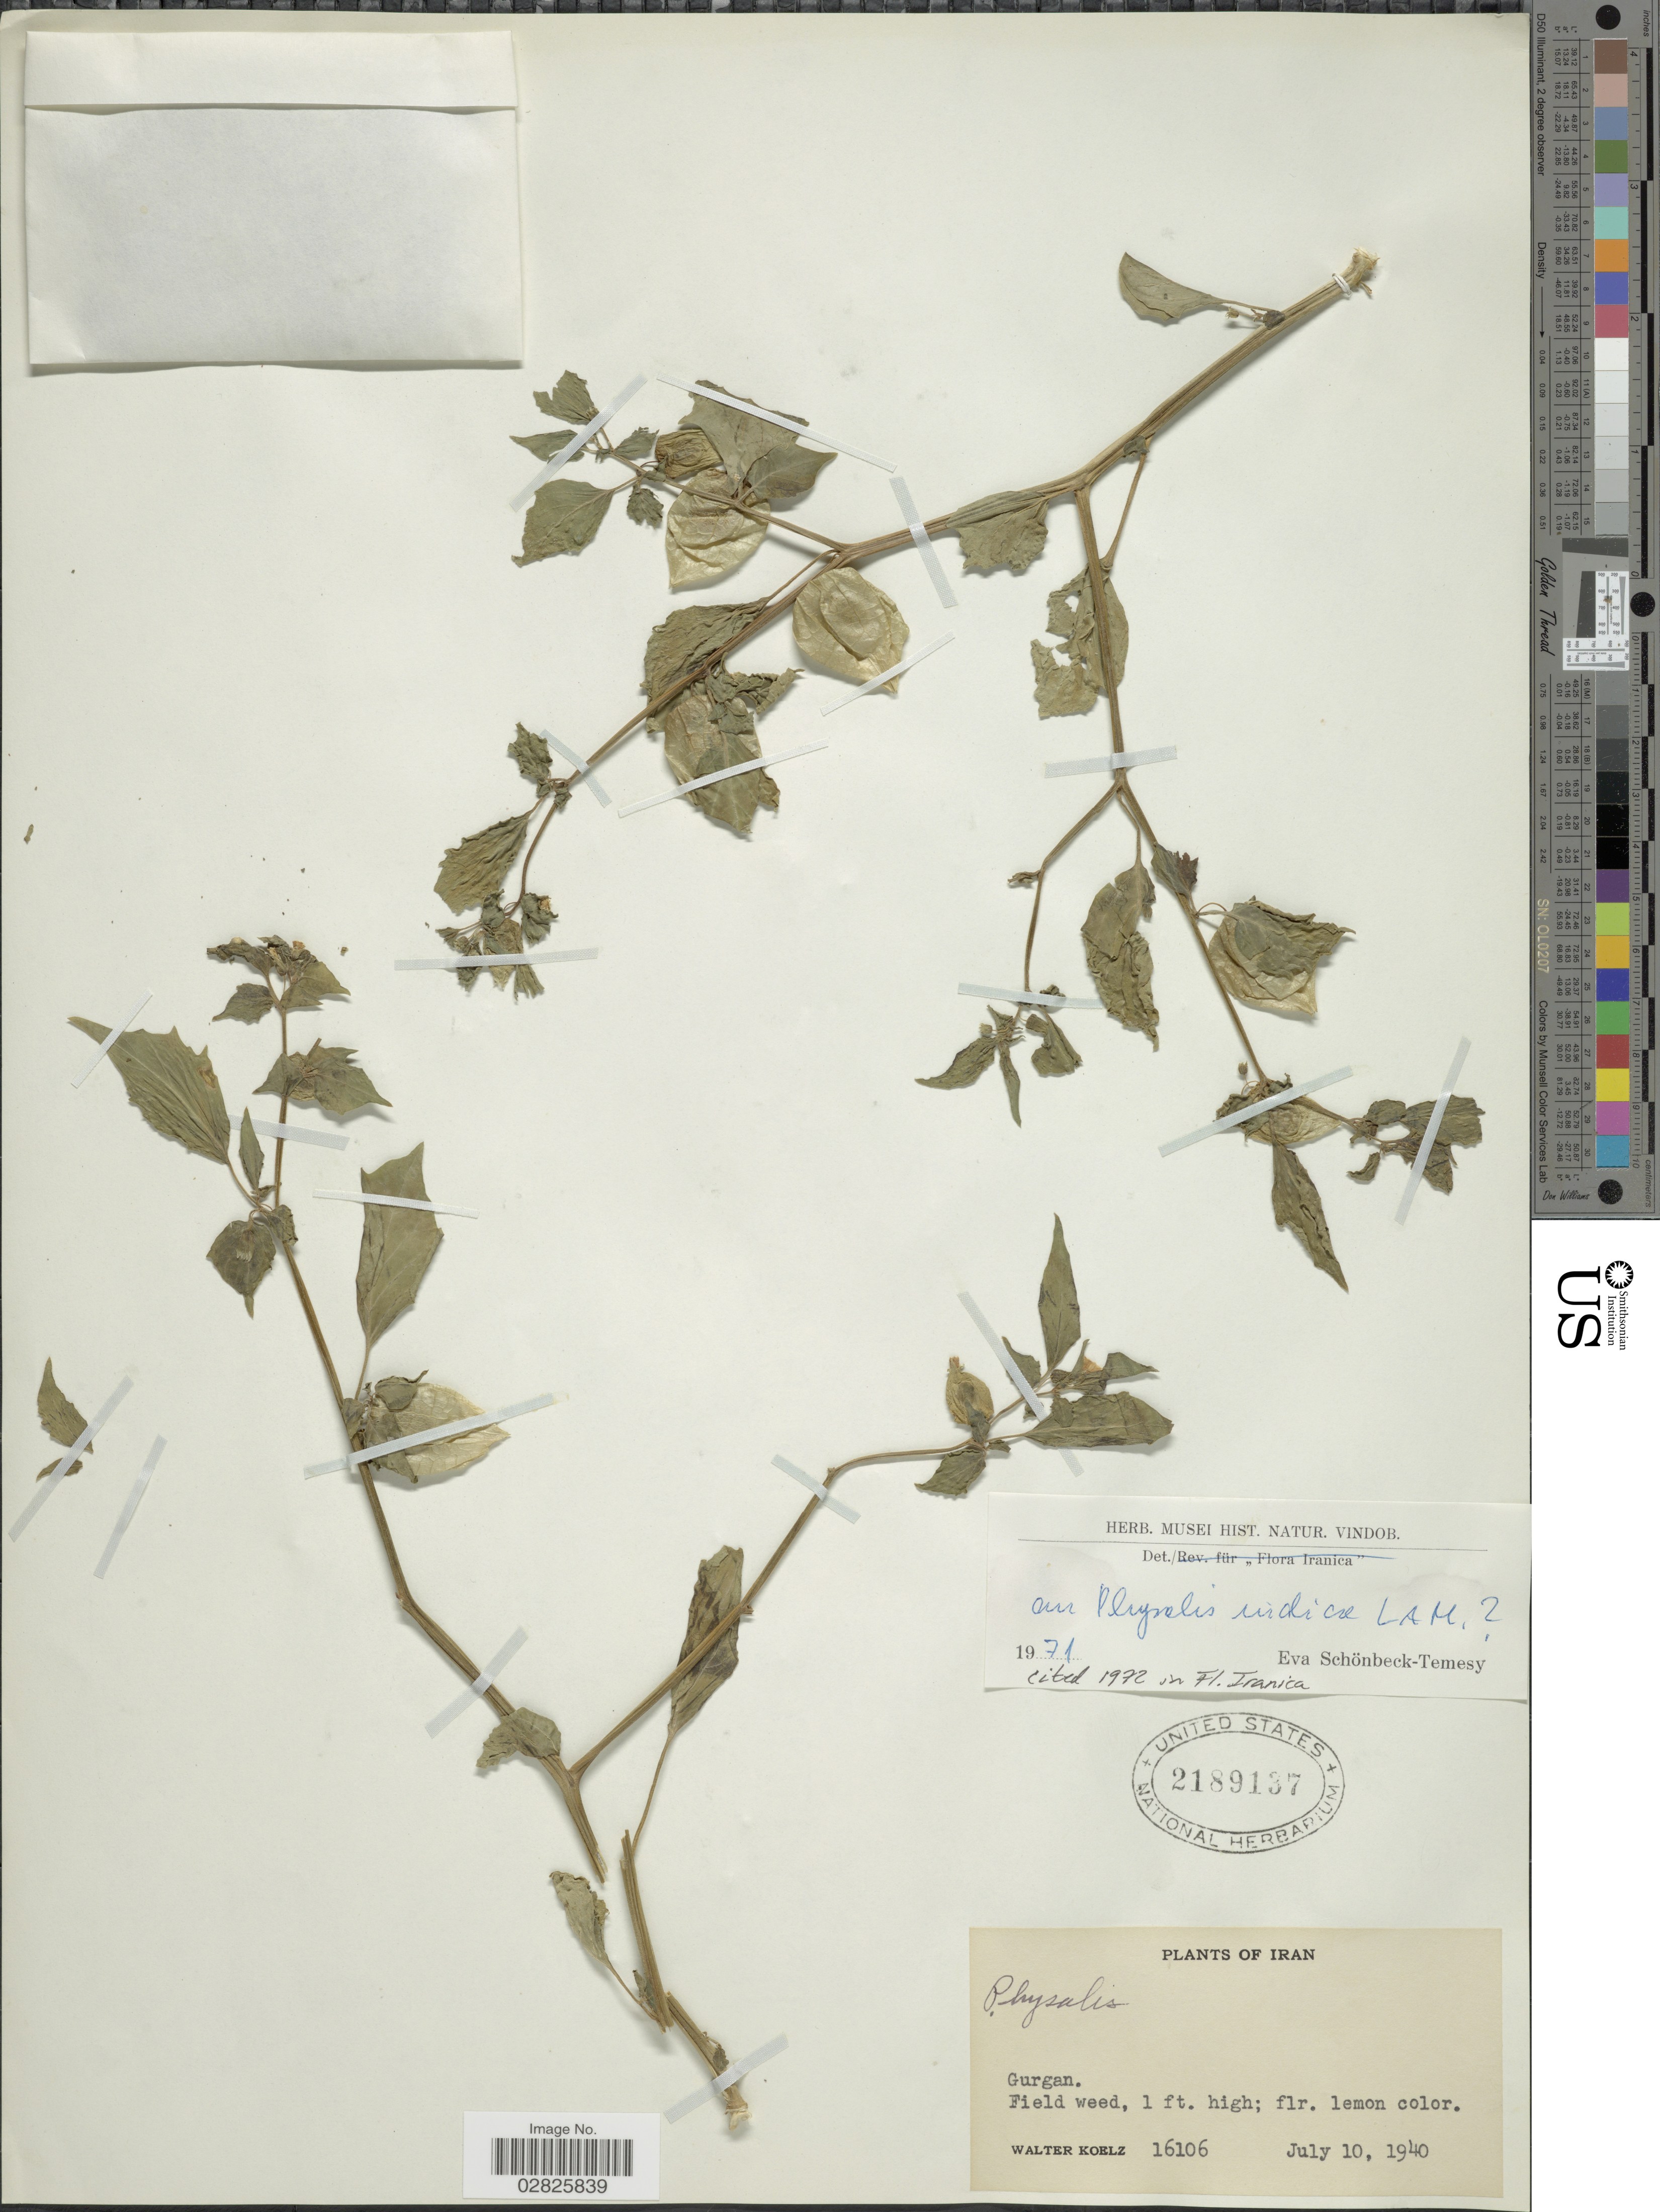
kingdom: Plantae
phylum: Tracheophyta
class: Magnoliopsida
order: Solanales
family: Solanaceae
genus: Physalis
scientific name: Physalis indica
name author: Lam.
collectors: W. N. Koelz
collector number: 16106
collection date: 1940-07-10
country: Iran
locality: Gurgan.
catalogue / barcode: US 2189137